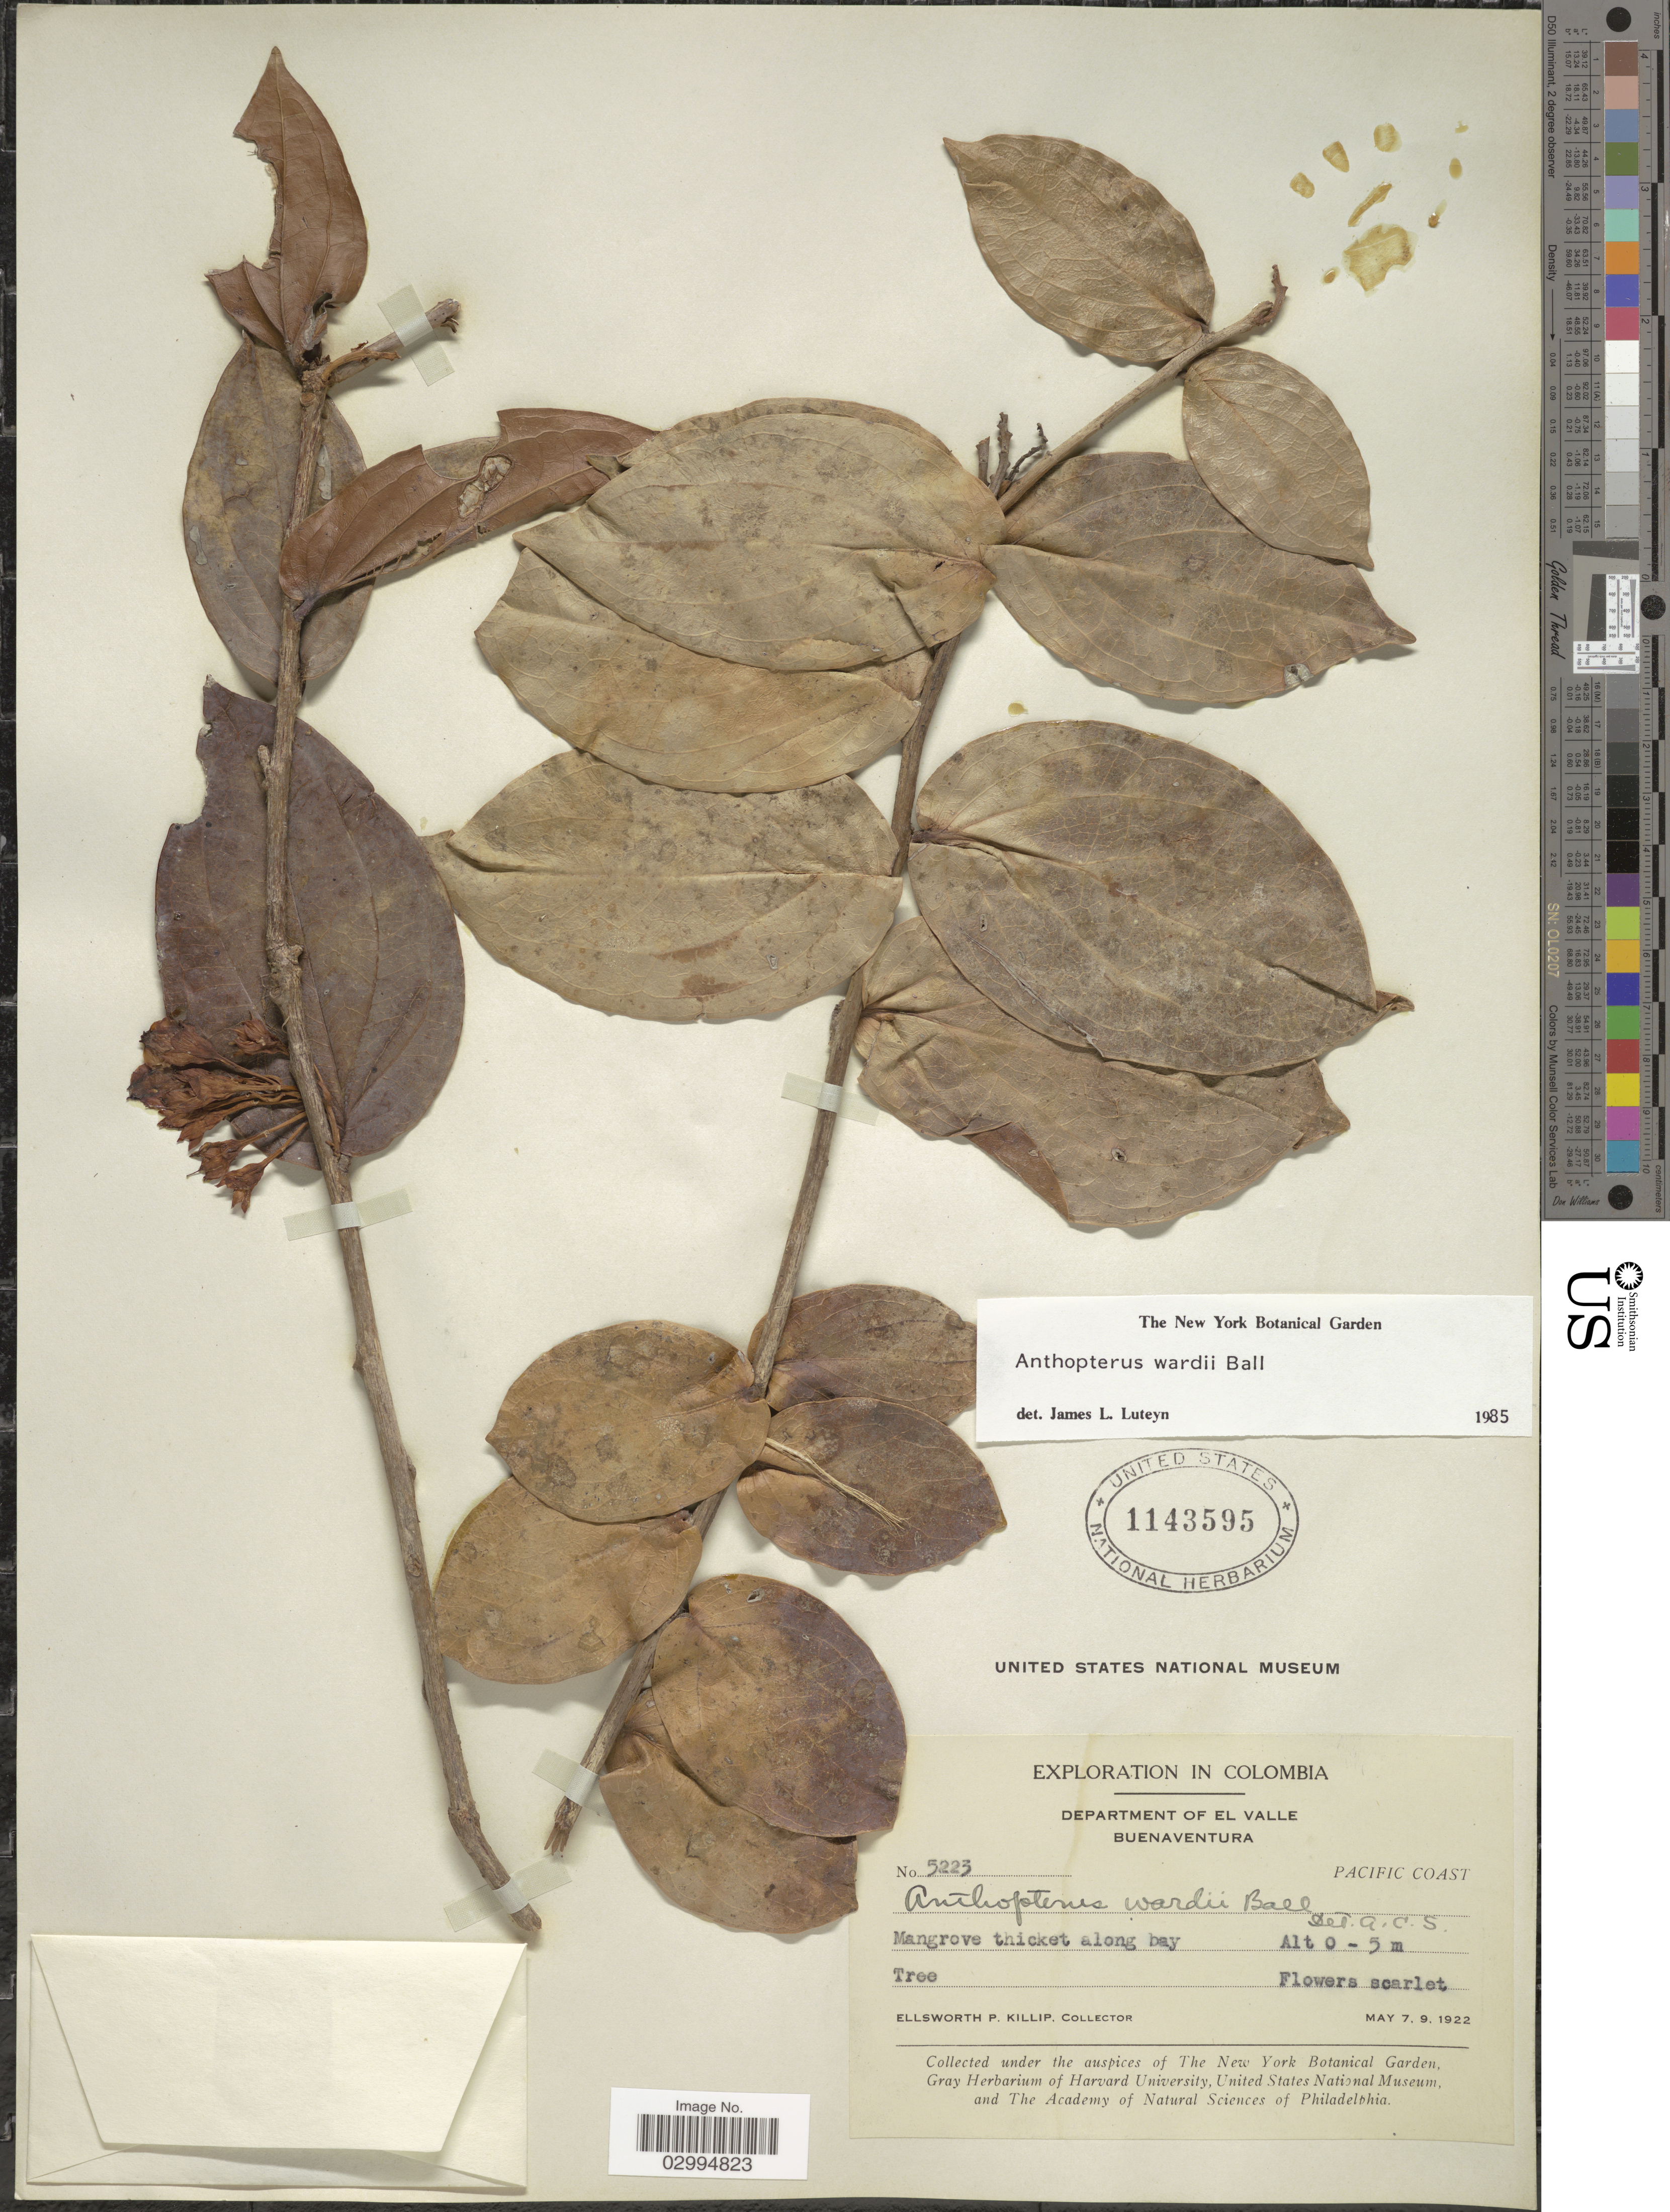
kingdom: Plantae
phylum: Tracheophyta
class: Magnoliopsida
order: Ericales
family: Ericaceae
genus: Anthopterus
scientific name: Anthopterus wardii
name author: Ball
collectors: E. P. Killip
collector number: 5223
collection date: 1922-05-07/1922-05-09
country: Colombia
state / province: Valle del Cauca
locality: Department of El Valle. Buenaventura. Pacific Coast. Mangrove thicket along bay.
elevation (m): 0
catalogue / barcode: US 1143595